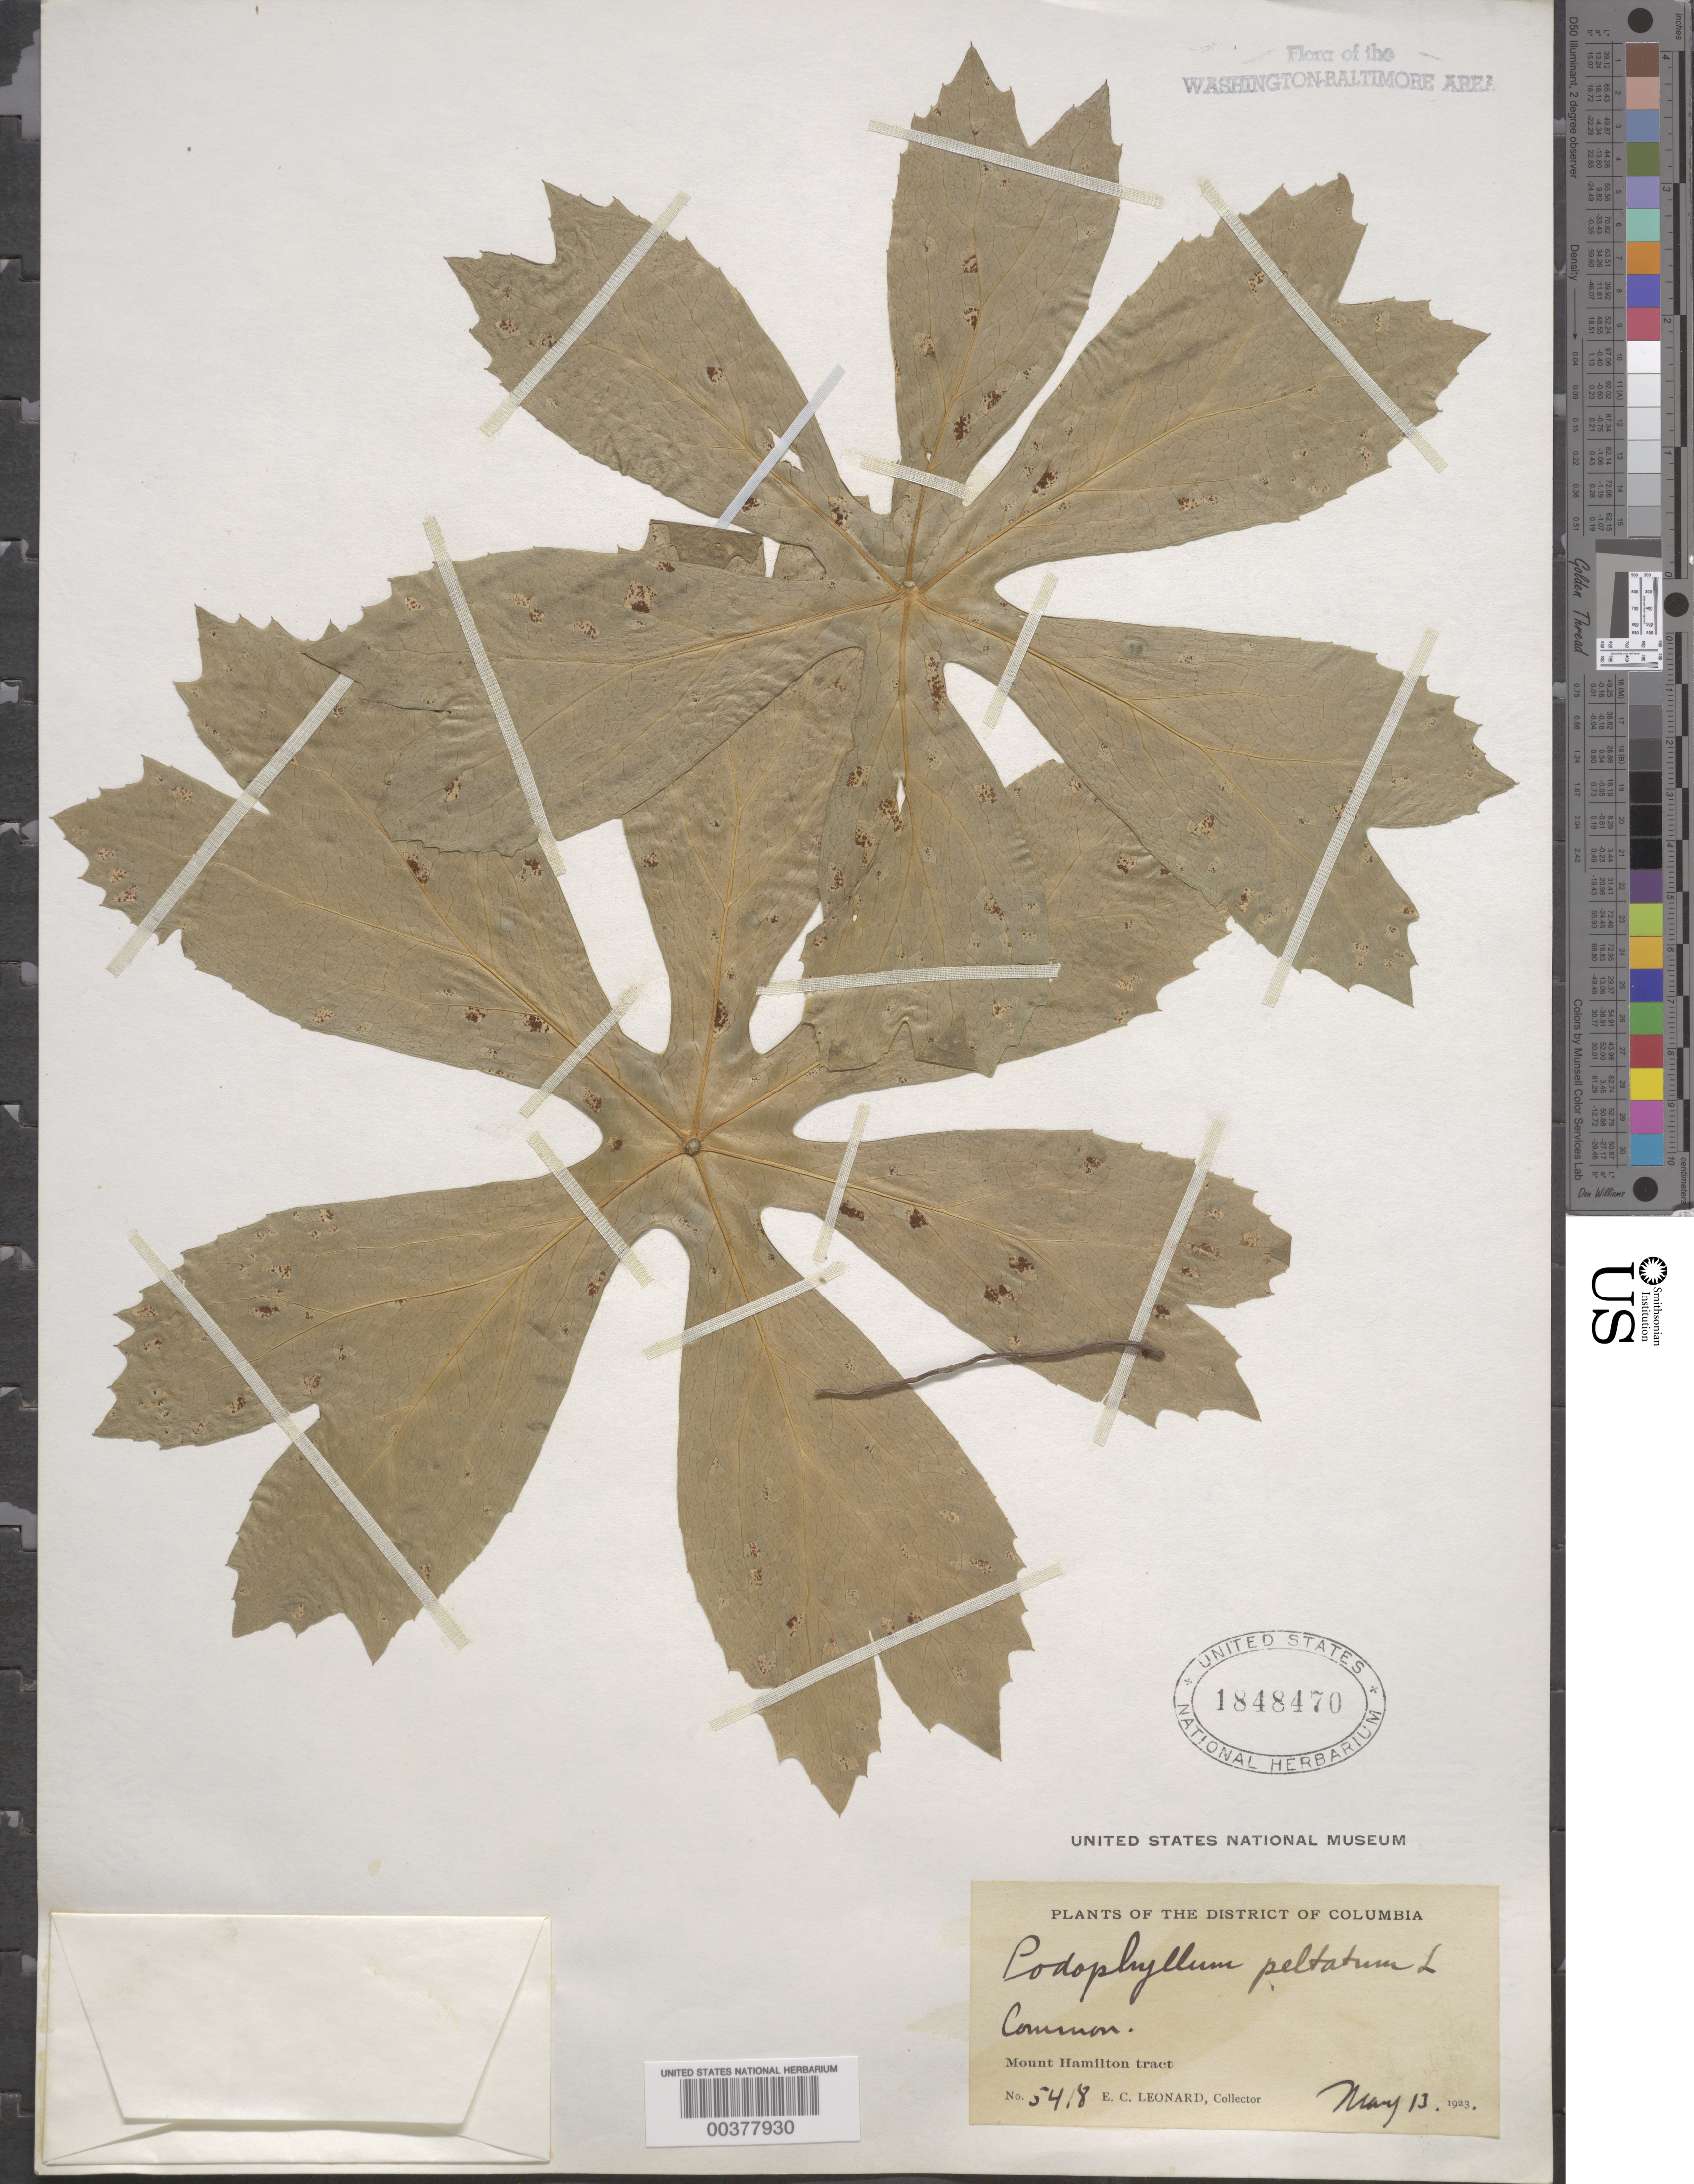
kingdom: Plantae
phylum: Tracheophyta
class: Magnoliopsida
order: Ranunculales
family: Berberidaceae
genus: Podophyllum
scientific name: Podophyllum peltatum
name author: L.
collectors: E. C. Leonard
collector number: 5418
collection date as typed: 13 May 1923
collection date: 1923-05-13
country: United States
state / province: District of Columbia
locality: Mount Hamilton Tract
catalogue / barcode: US 1848470